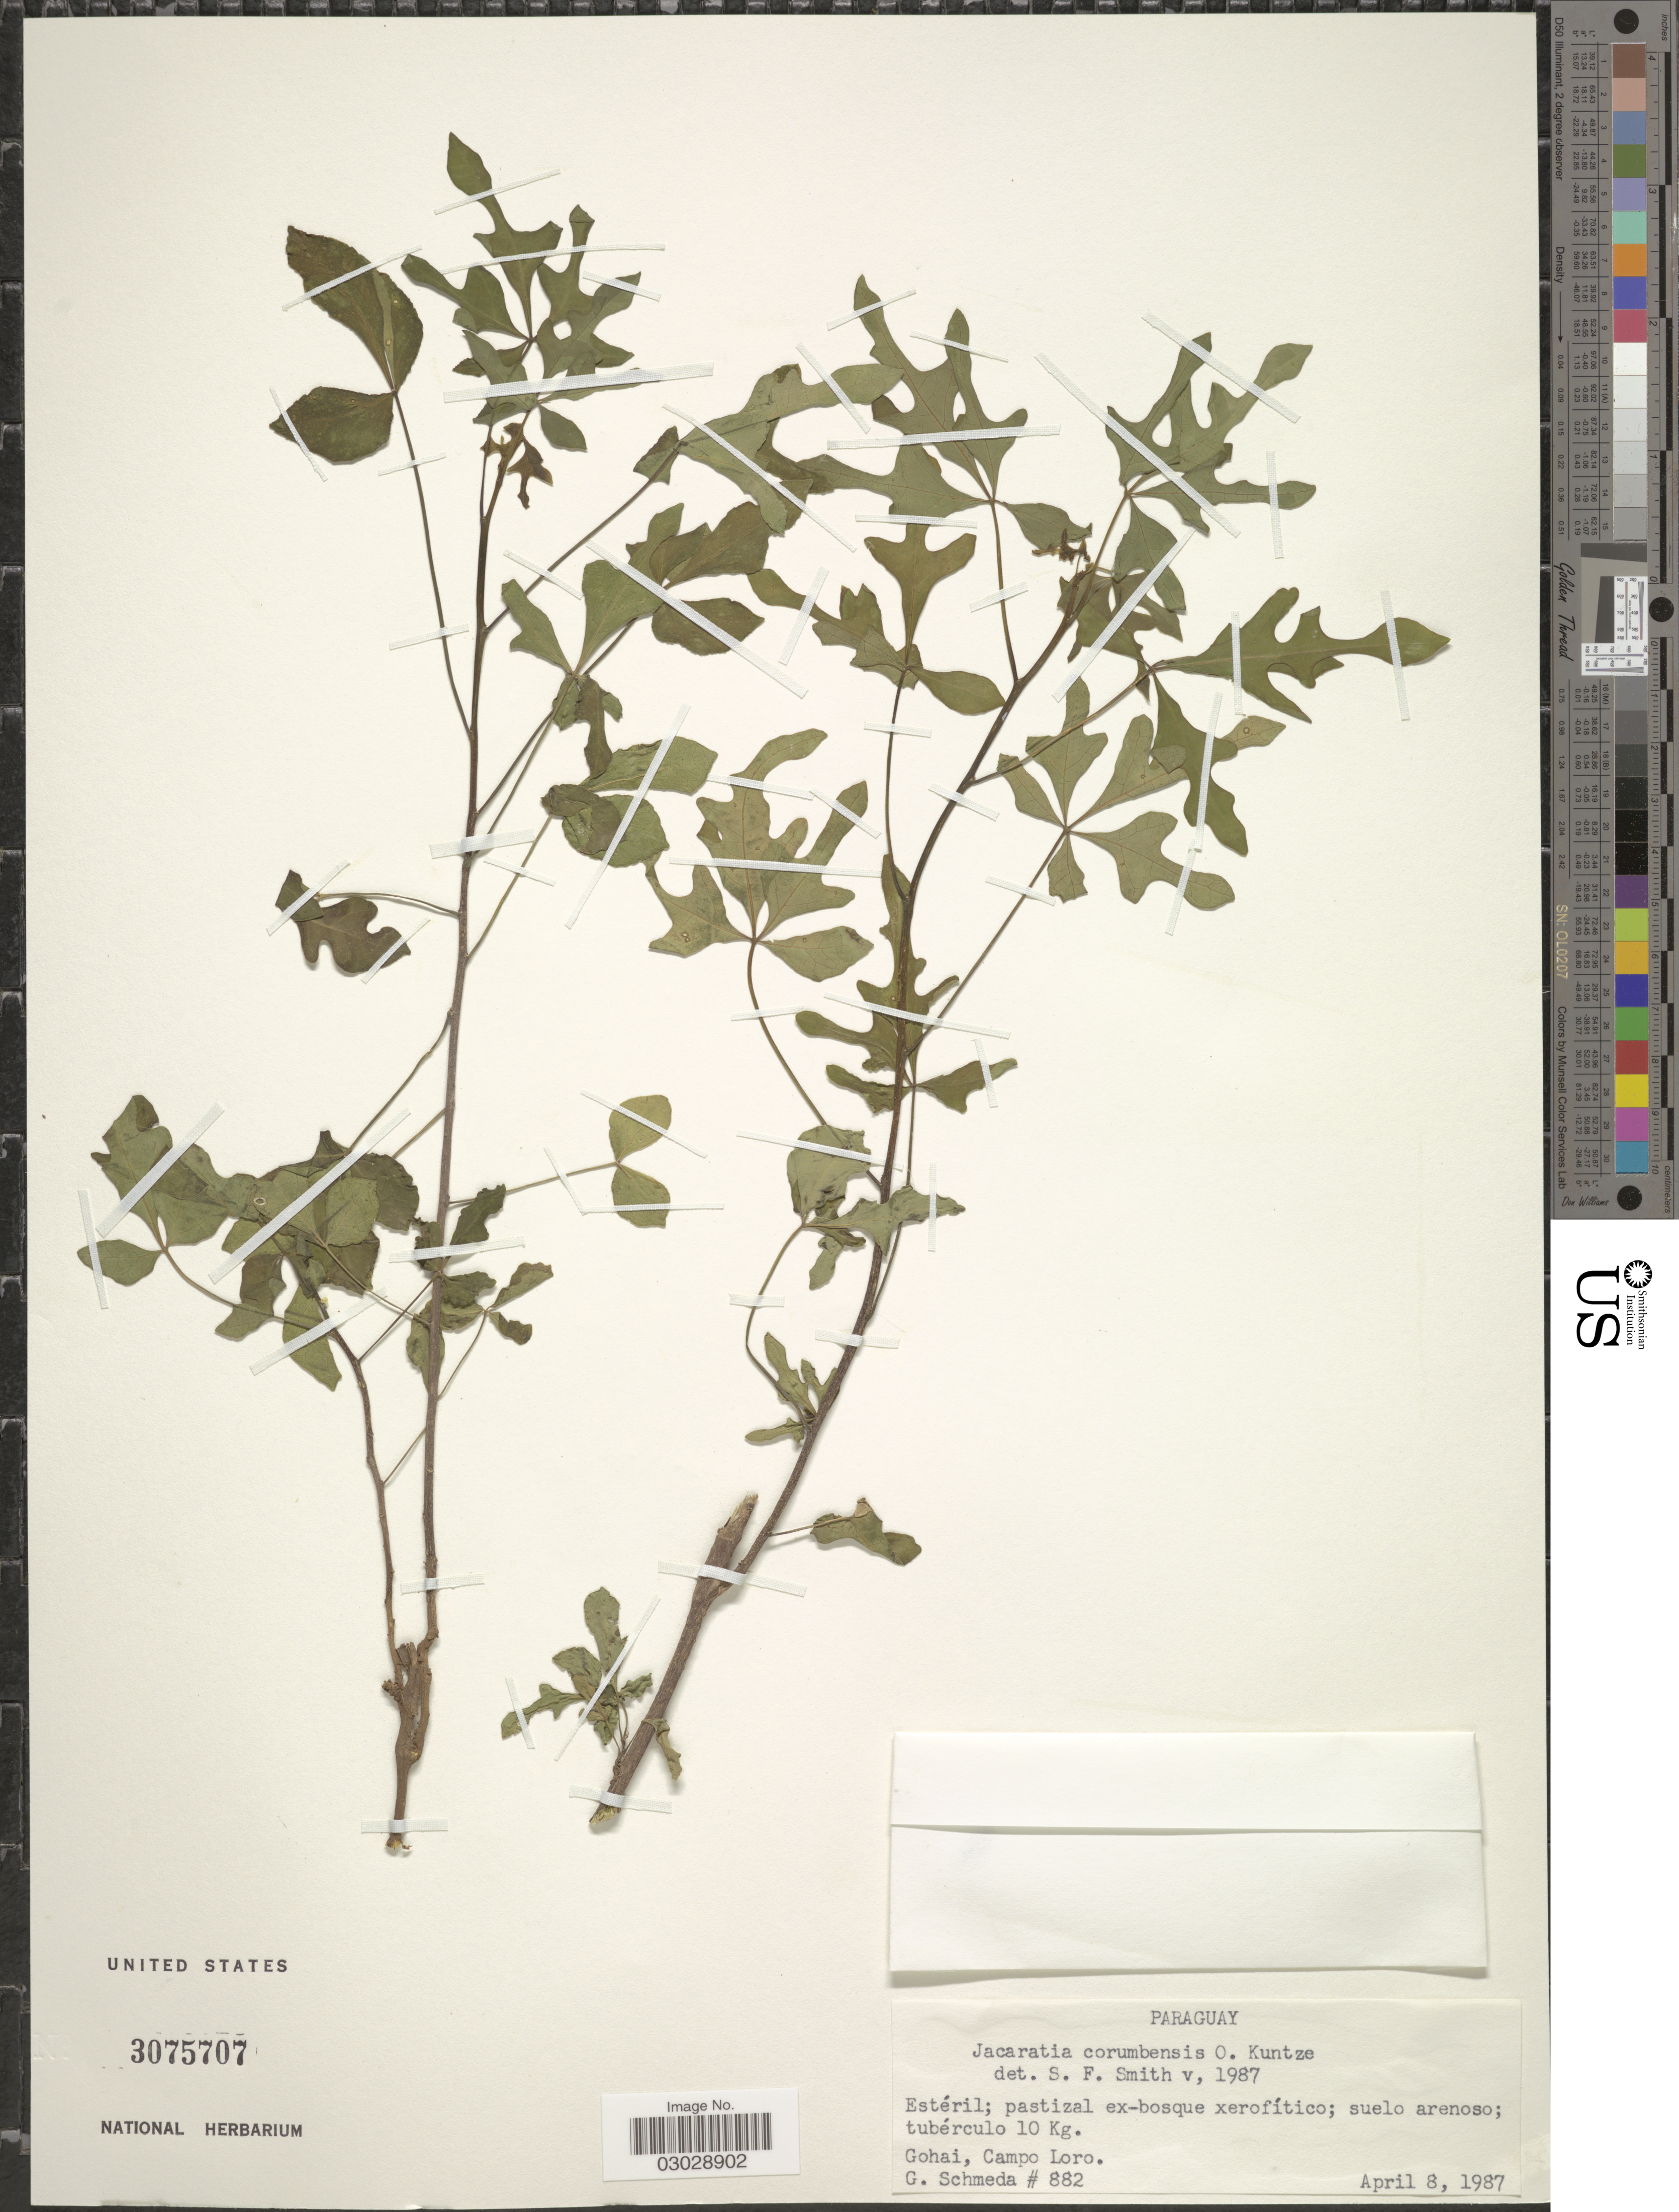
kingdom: Plantae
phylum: Tracheophyta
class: Magnoliopsida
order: Brassicales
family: Caricaceae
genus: Jacaratia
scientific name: Jacaratia corumbensis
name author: Kuntze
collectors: G. Schmeda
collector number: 882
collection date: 1987-04-08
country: Paraguay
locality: Gohai, Campo Loro.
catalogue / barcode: US 3075707